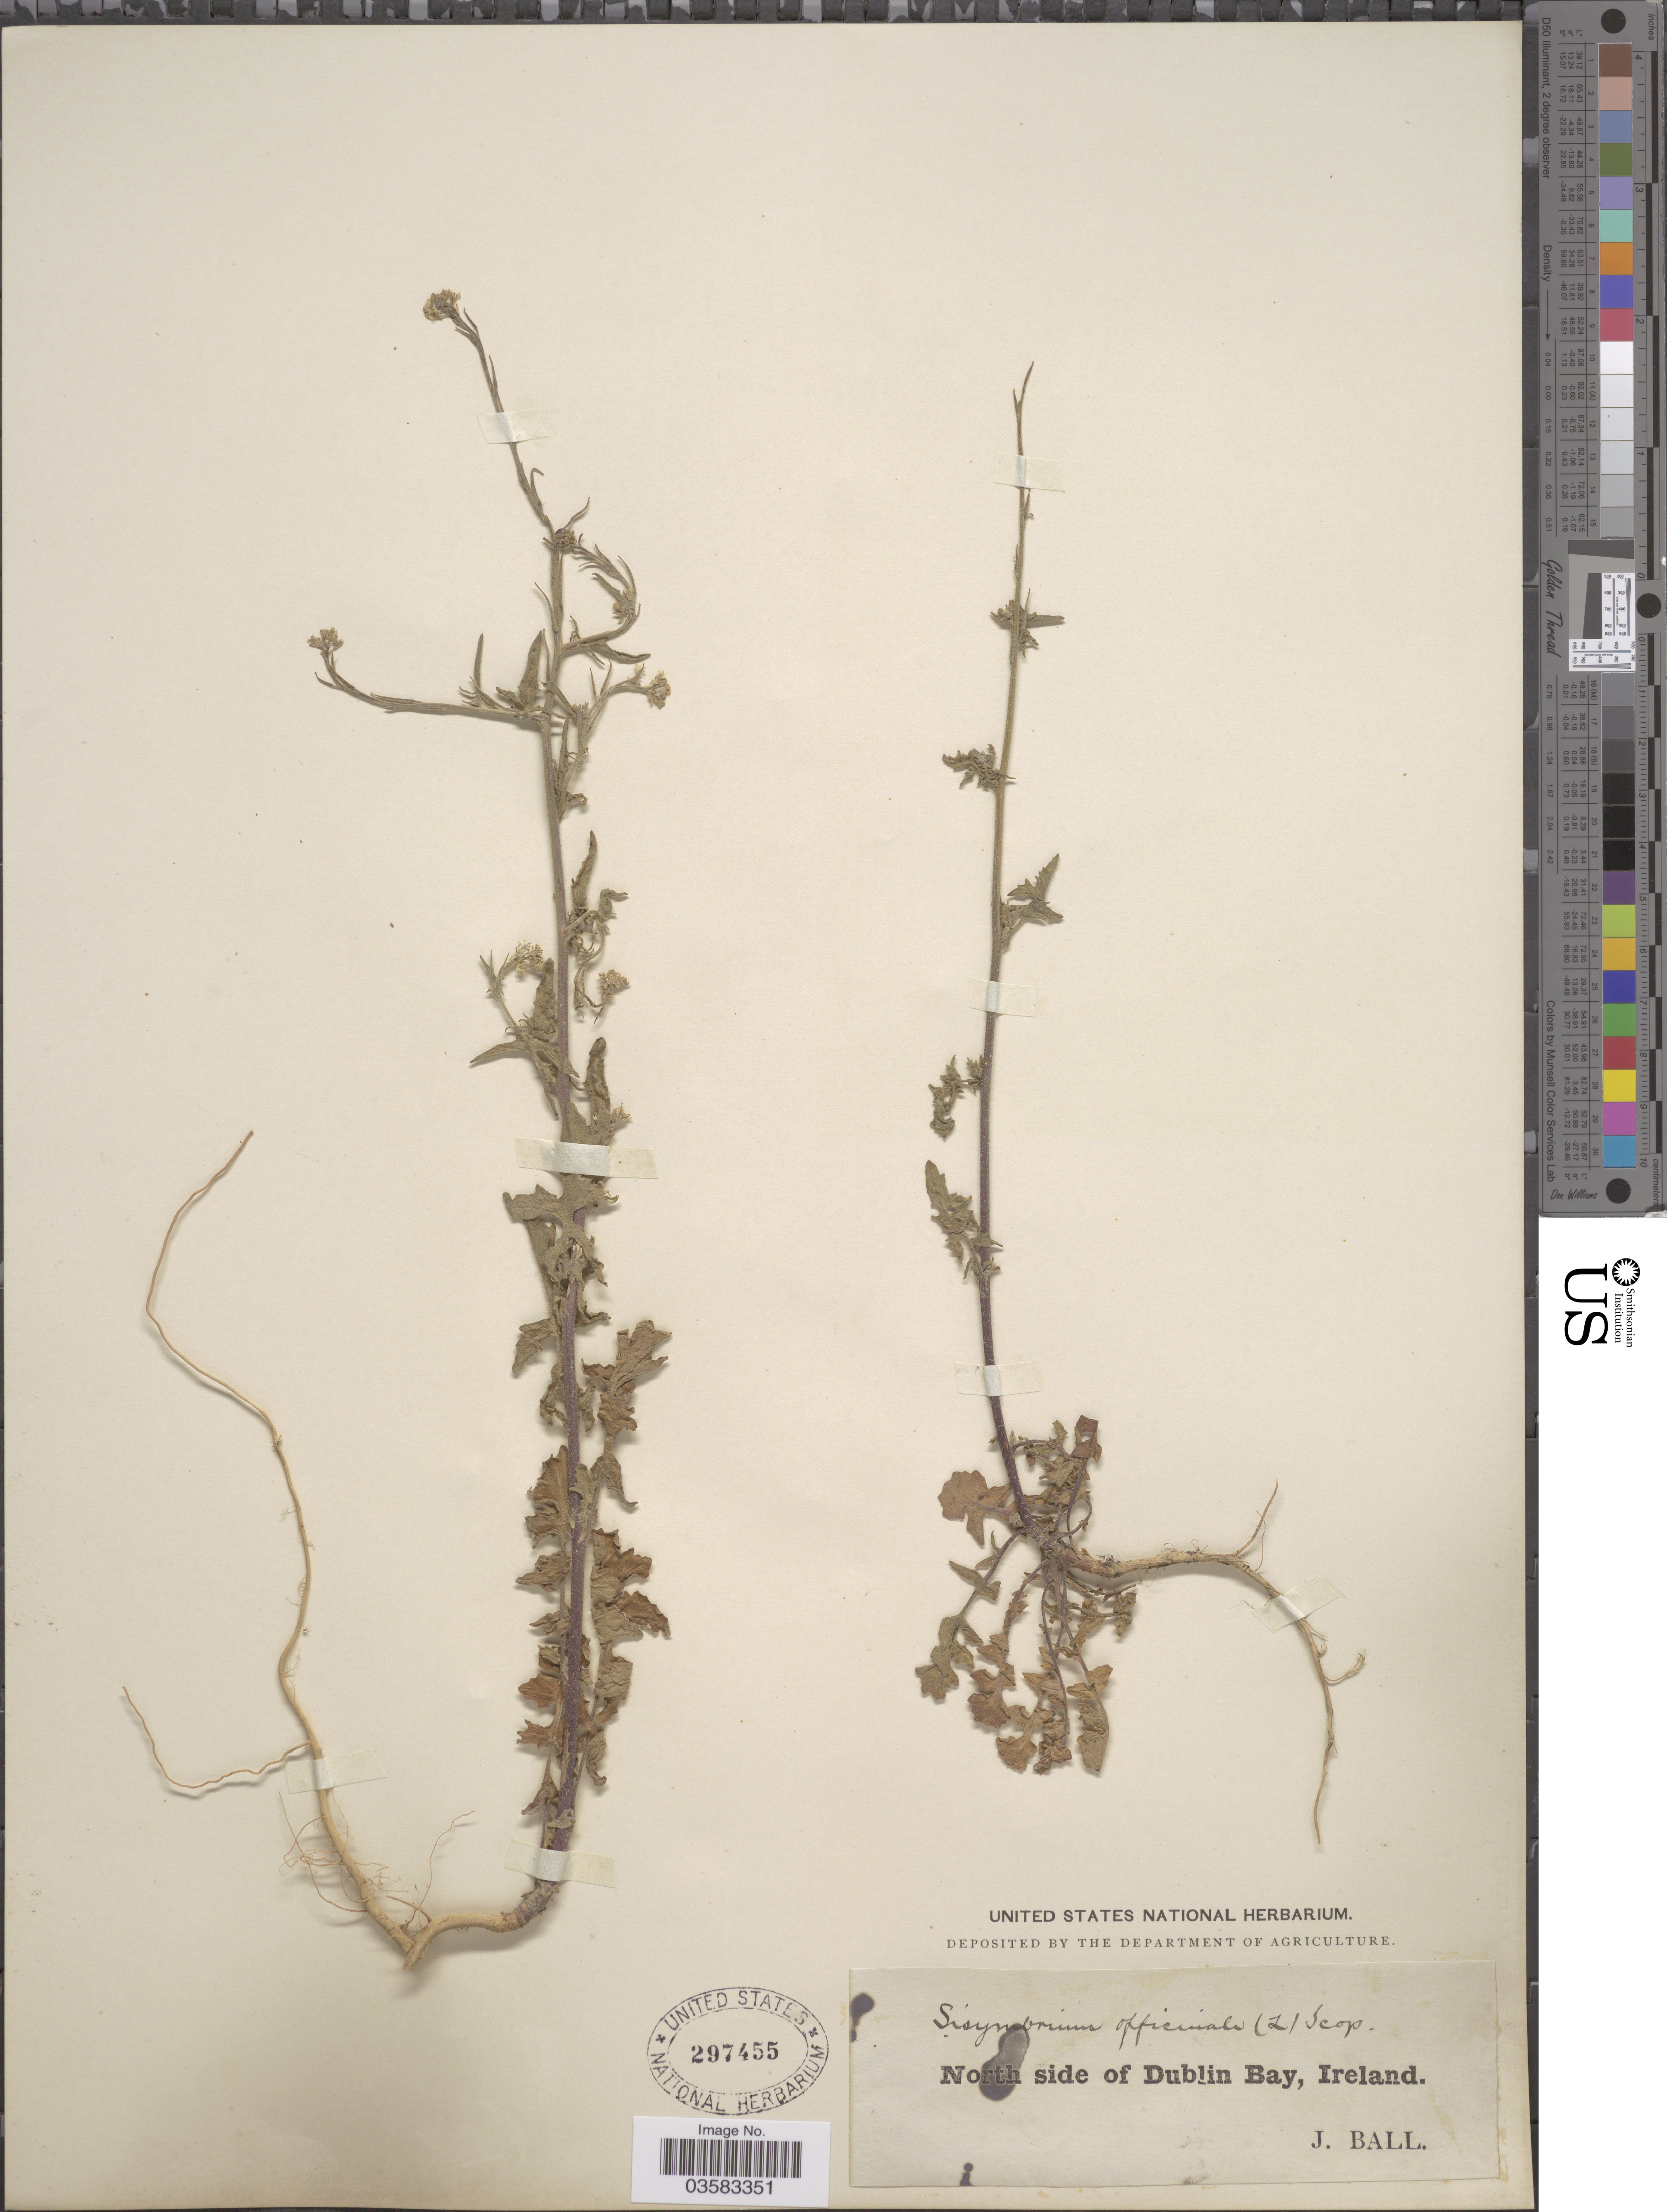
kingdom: Plantae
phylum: Tracheophyta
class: Magnoliopsida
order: Brassicales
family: Brassicaceae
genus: Sisymbrium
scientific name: Sisymbrium officinale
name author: (L.) Scop.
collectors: J. Ball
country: Ireland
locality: North Side of Dublin Bay.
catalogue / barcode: US 297455